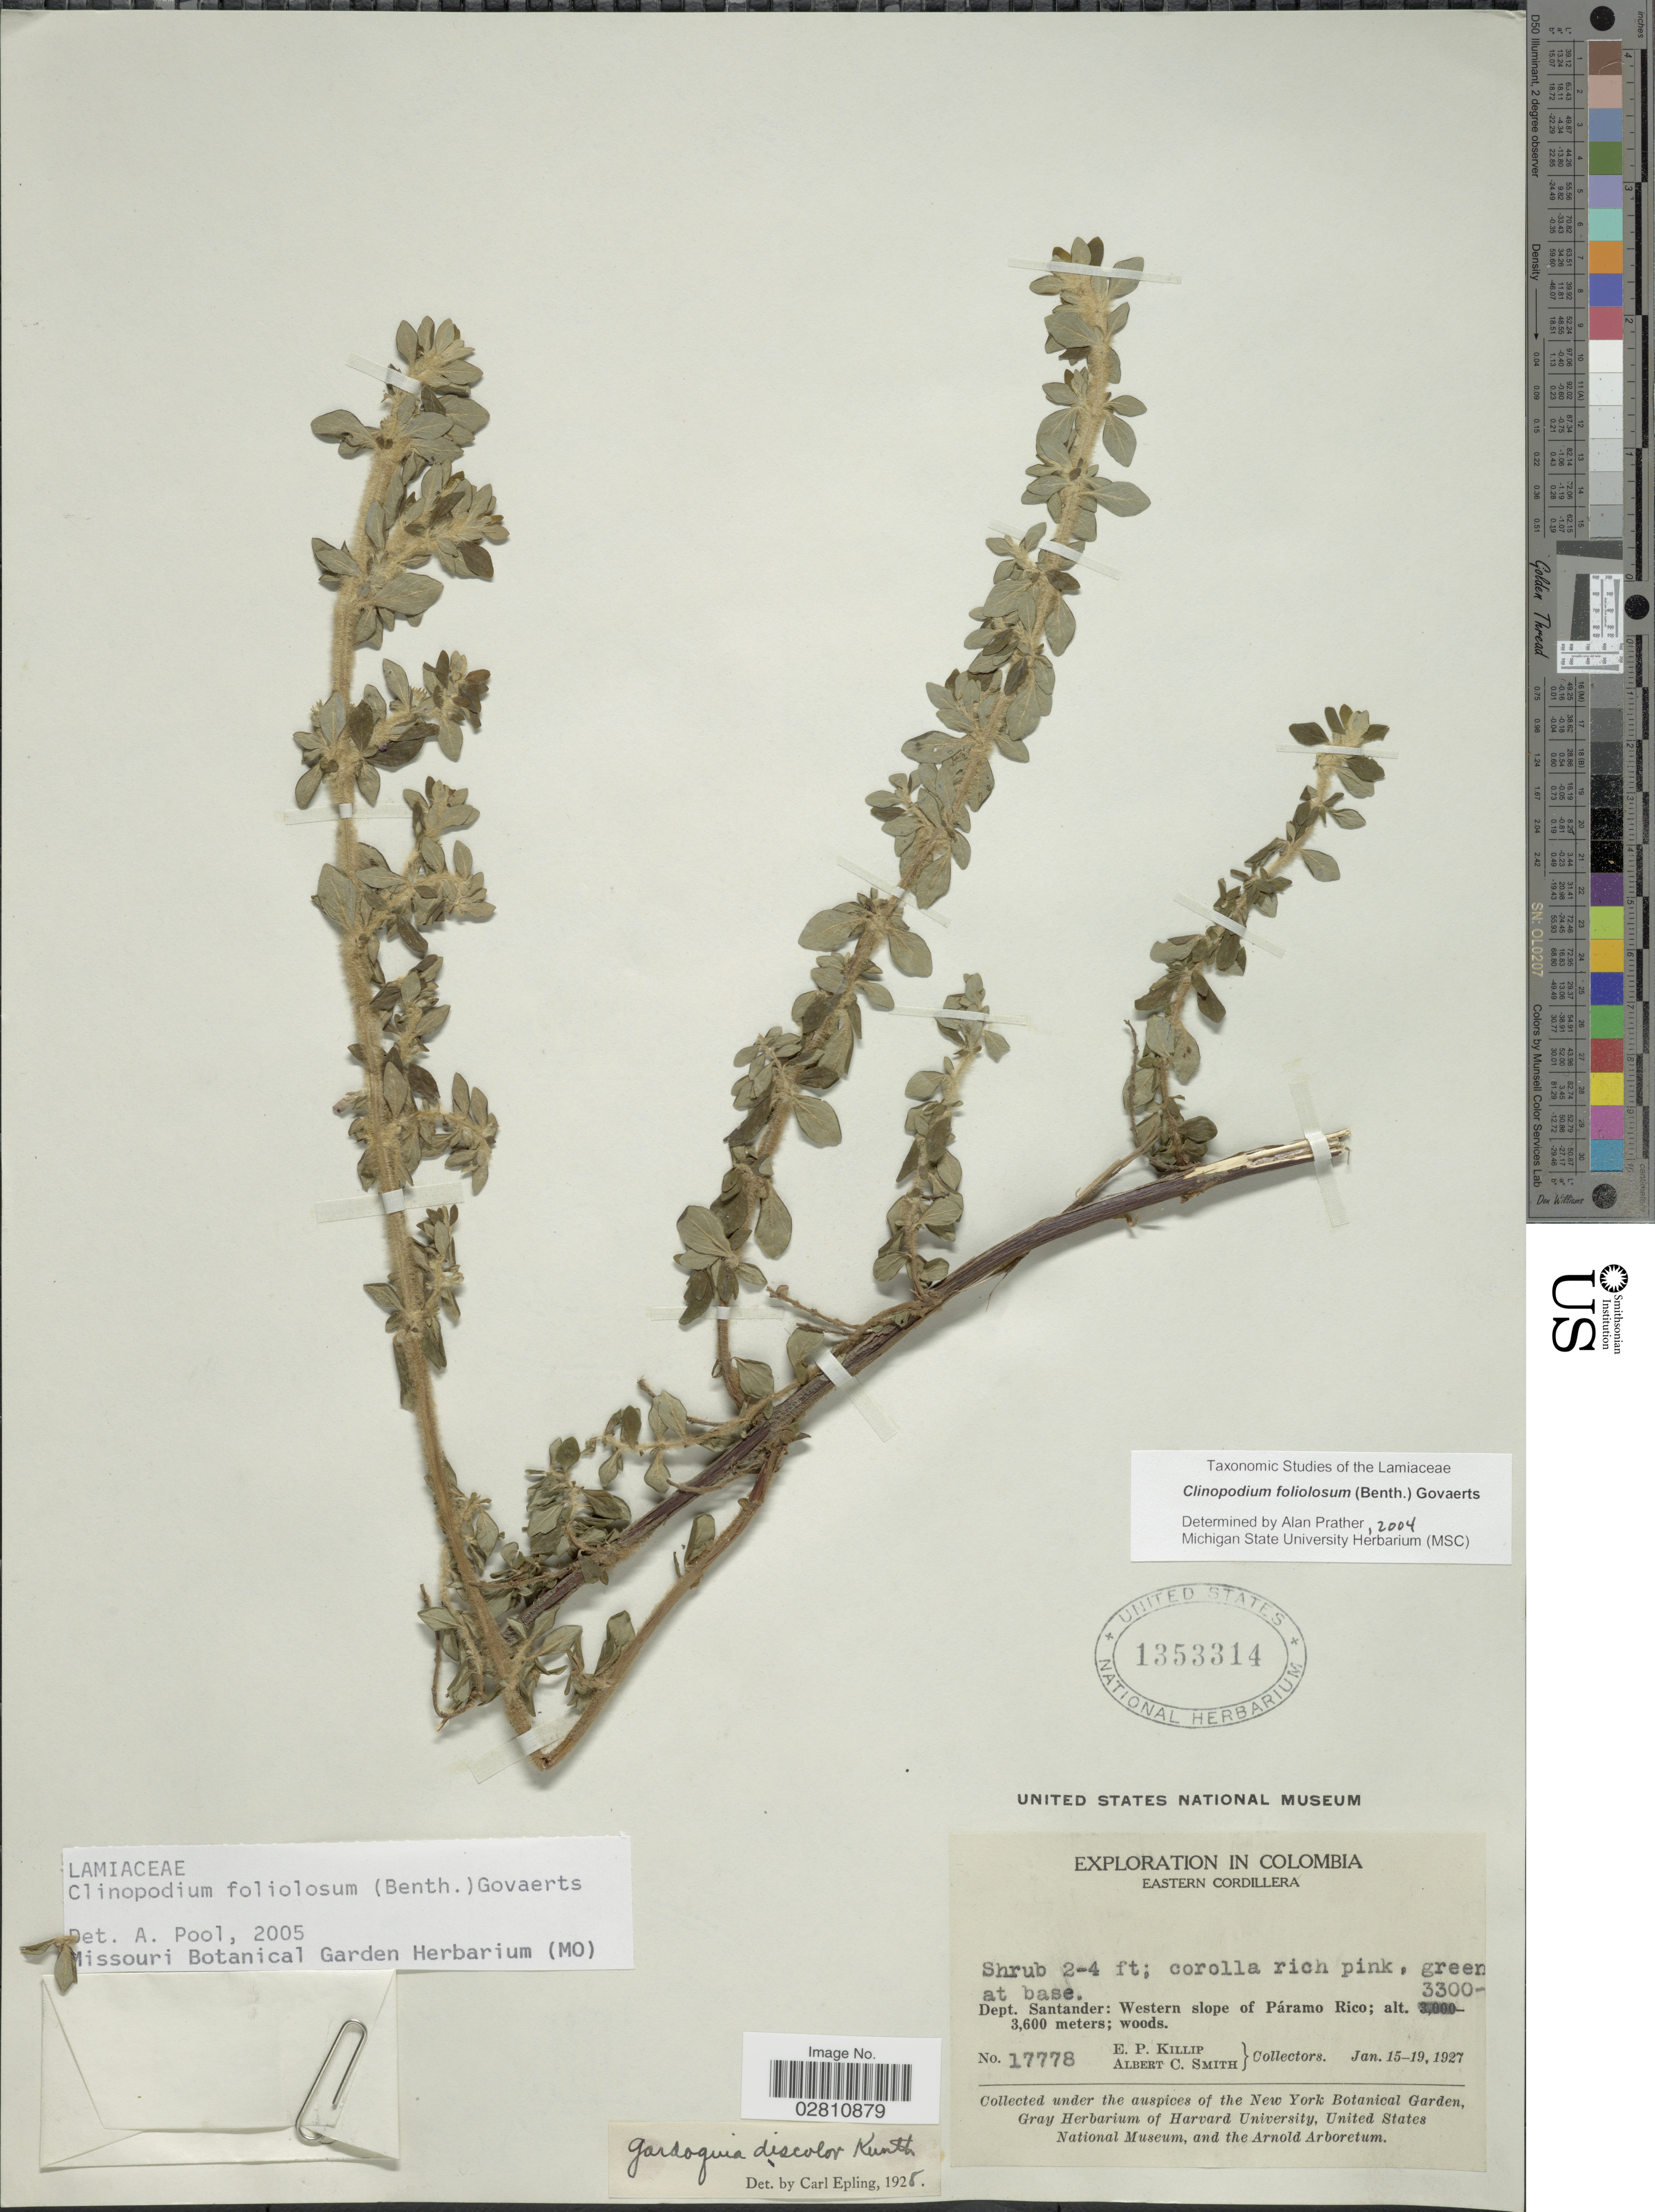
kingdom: Plantae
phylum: Tracheophyta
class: Magnoliopsida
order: Lamiales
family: Lamiaceae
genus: Clinopodium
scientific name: Clinopodium foliolosum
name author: (Benth.) Govaerts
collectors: E. P. Killip & A. C. Smith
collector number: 17778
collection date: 1927-01-15/1927-01-19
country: Colombia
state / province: Santander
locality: Eastern Cordillera. Dept. Santander: Western slope of Páramo Rico.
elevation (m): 3300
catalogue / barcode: US 1353314